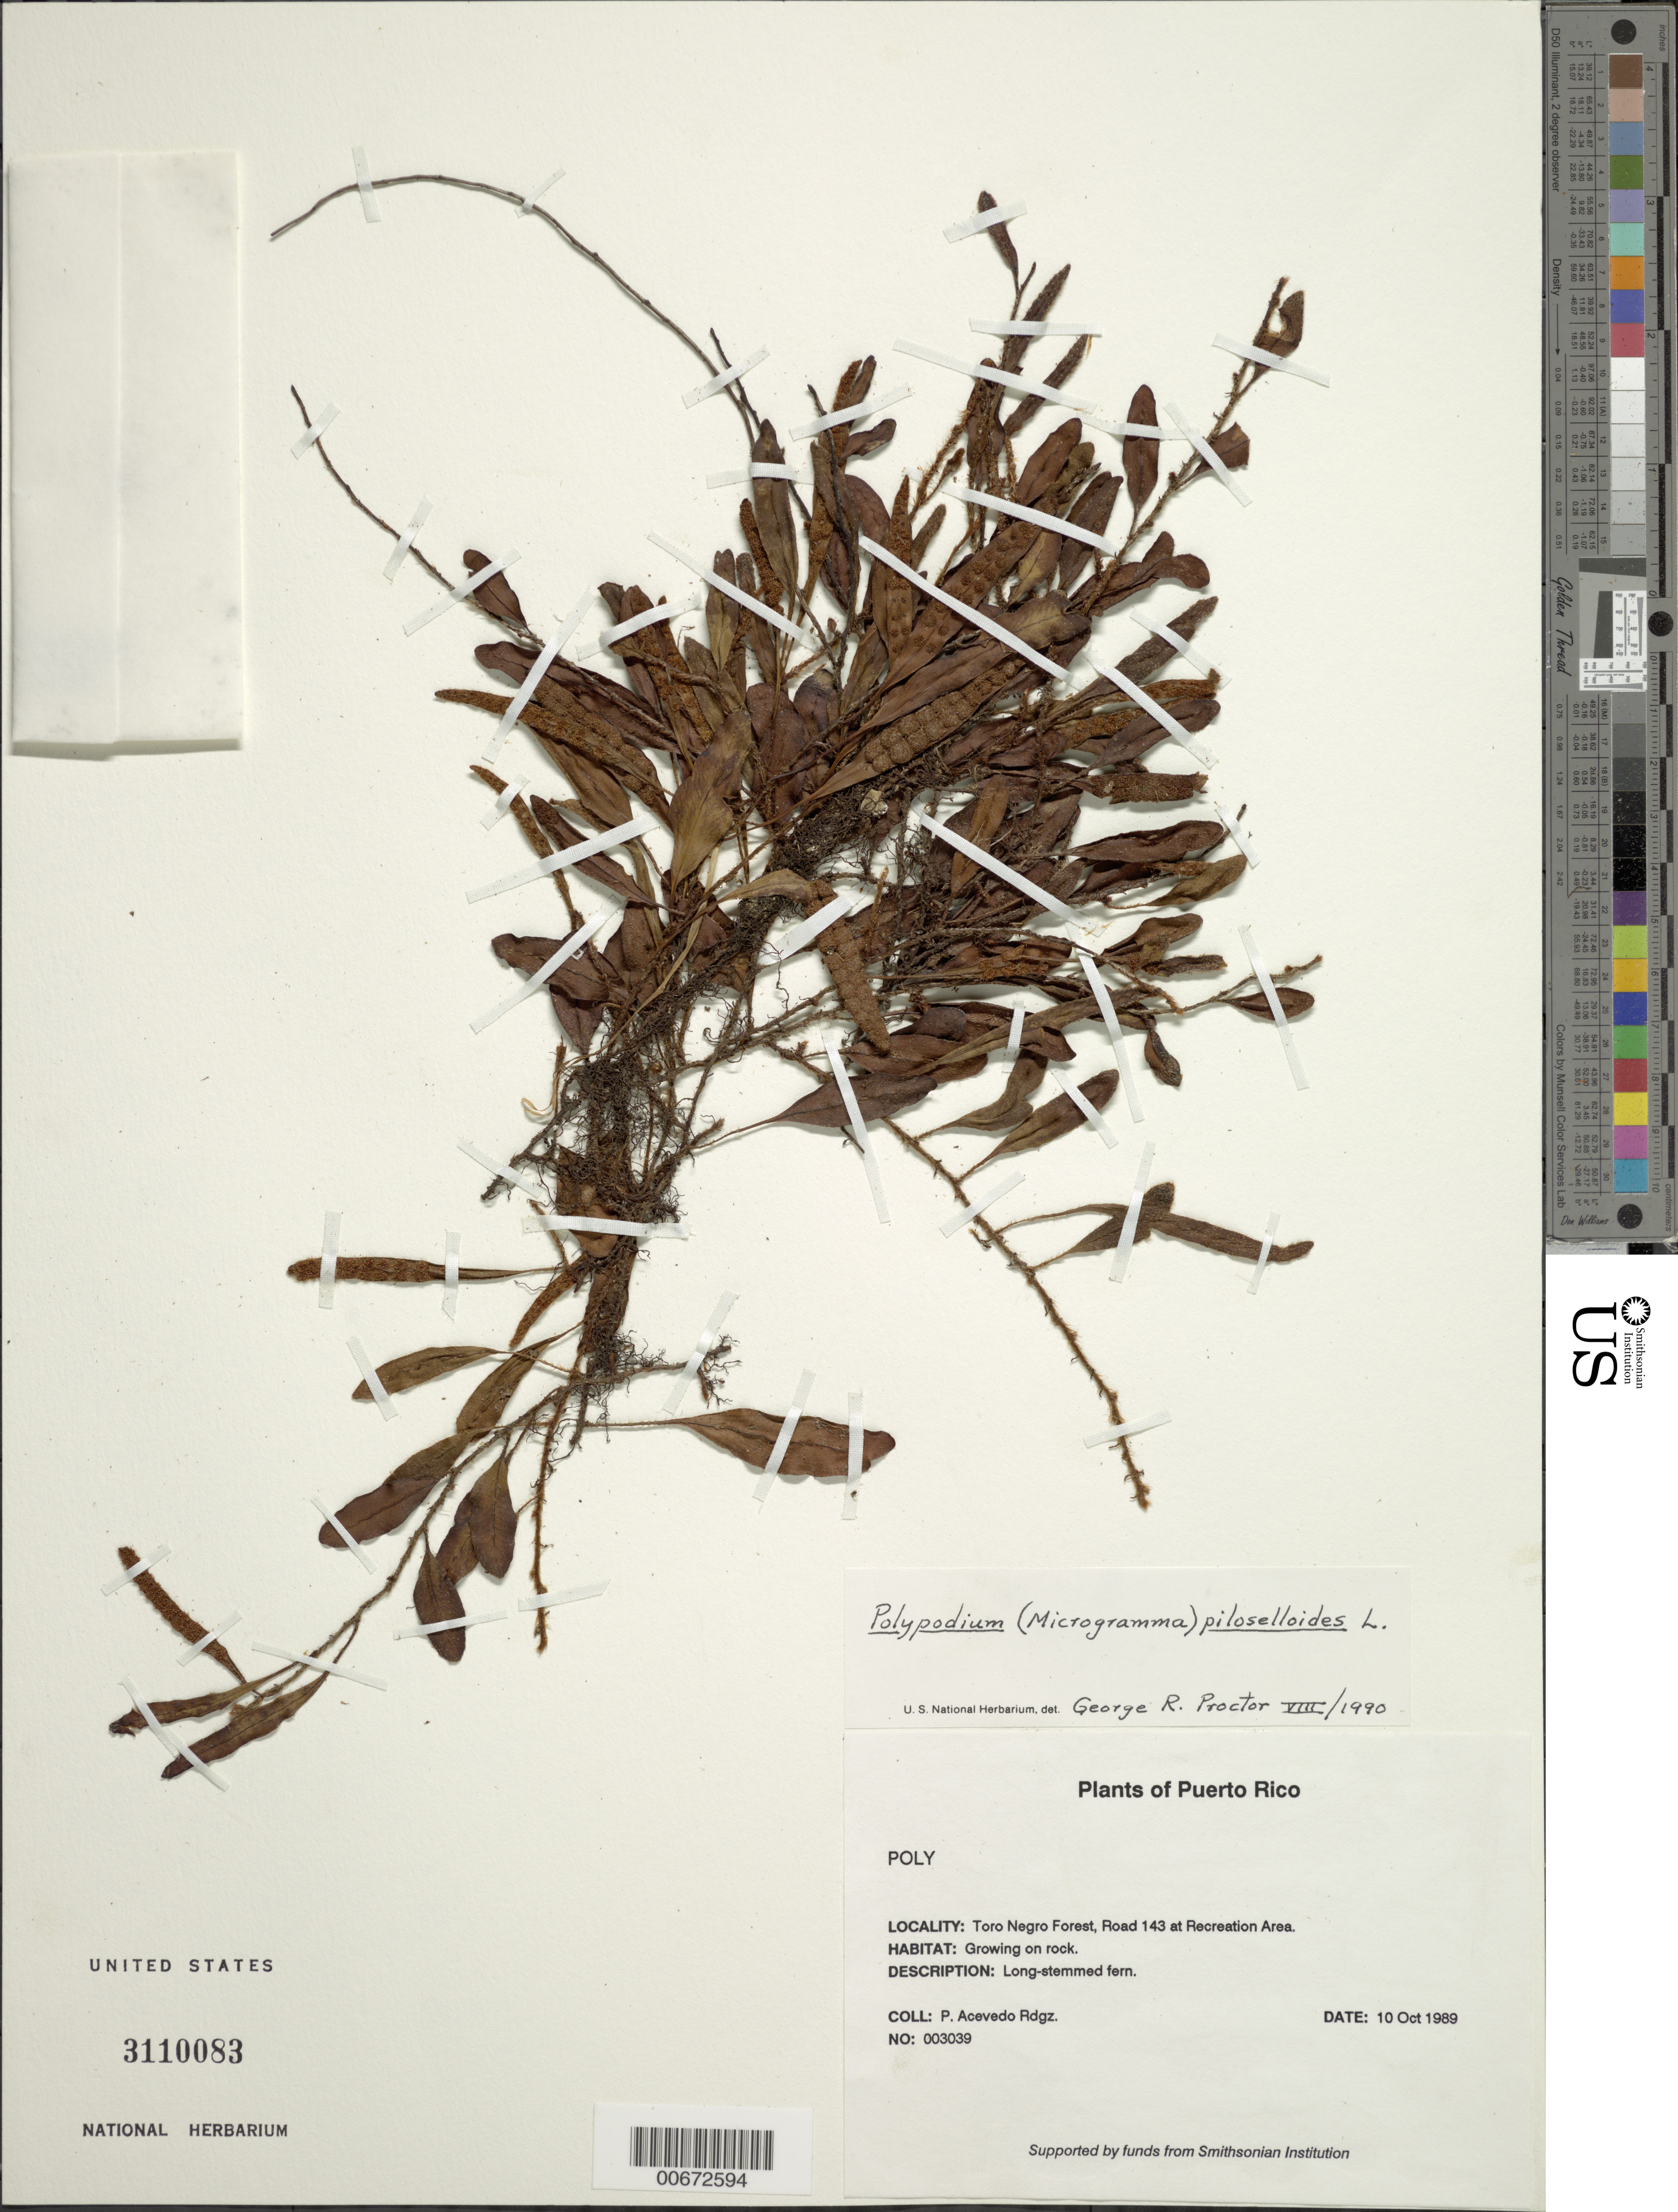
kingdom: Plantae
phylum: Tracheophyta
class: Polypodiopsida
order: Polypodiales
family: Polypodiaceae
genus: Microgramma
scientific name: Microgramma piloselloides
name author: (L.) Copel.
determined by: Proctor, G. R.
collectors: P. Acevedo-Rodr.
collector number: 3039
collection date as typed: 10 Oct 1989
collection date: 1989-10-10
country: Puerto Rico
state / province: Jayuya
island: Puerto Rico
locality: Jayuya; Toro Negro Forest, Road 143 at Recreation Area.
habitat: Growing on rock.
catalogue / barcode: US 3110083